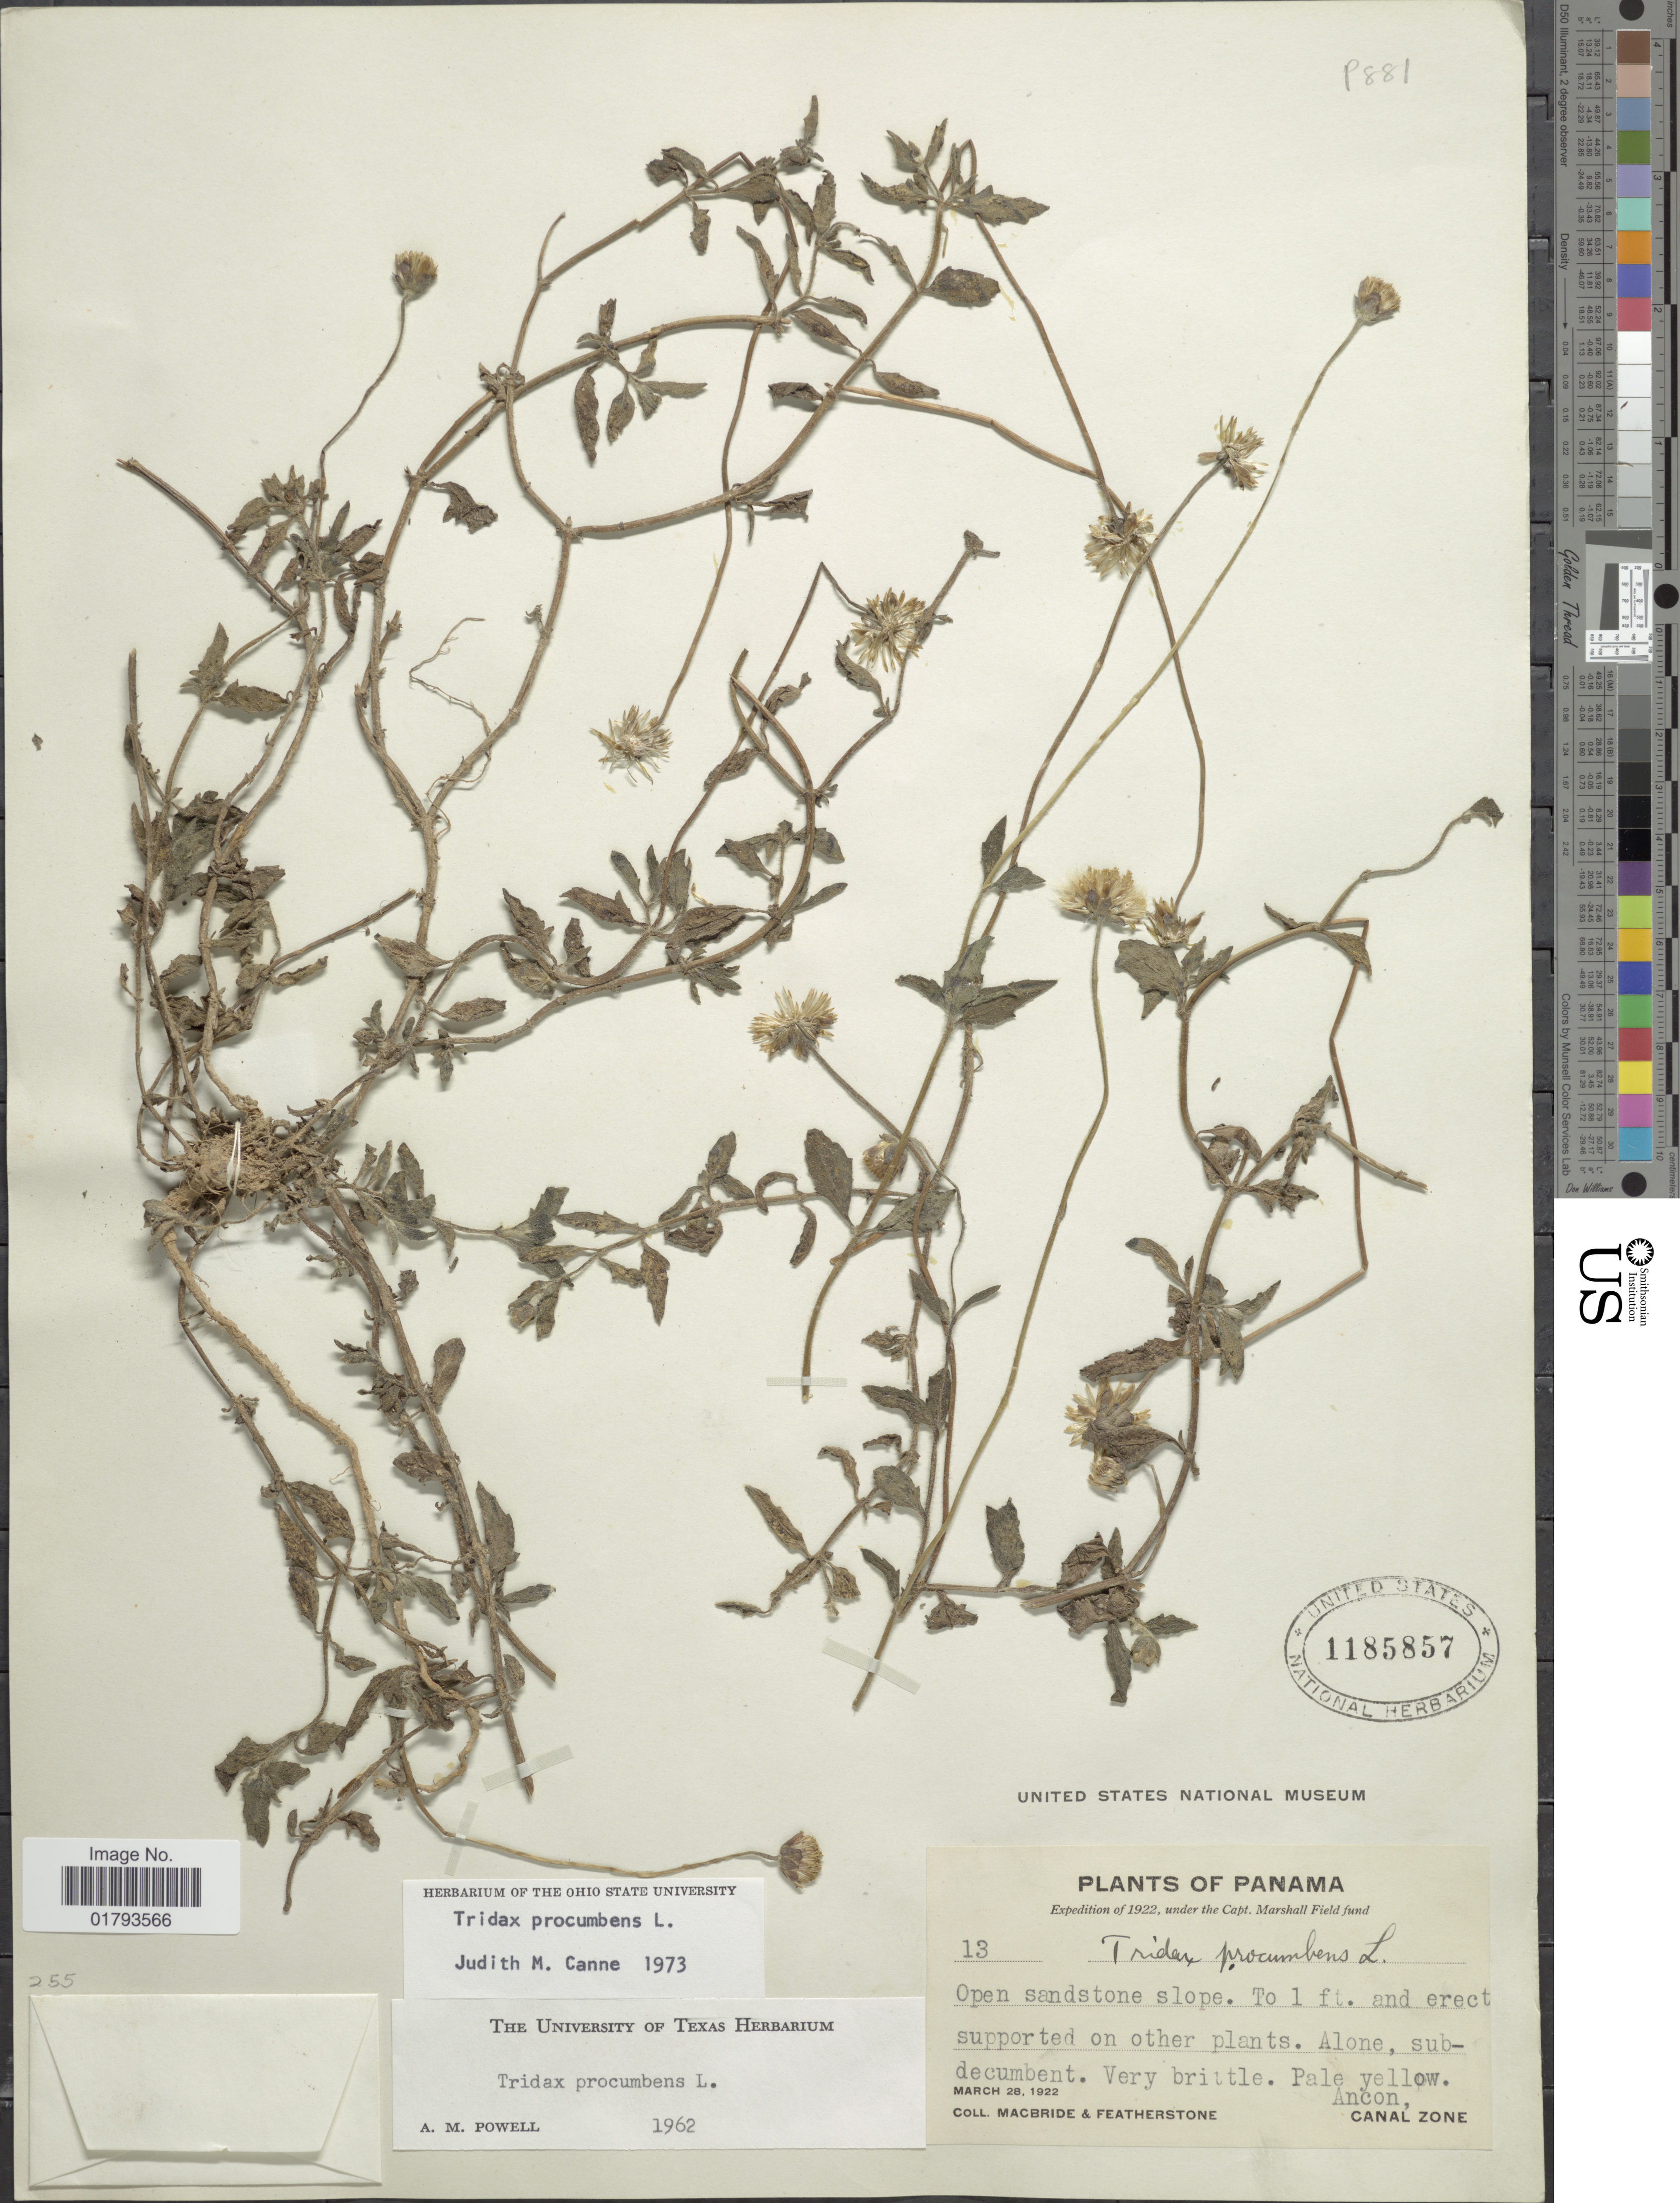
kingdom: Plantae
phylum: Tracheophyta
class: Magnoliopsida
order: Asterales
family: Asteraceae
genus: Tridax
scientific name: Tridax procumbens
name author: L.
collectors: Macbride, -- & -. Featherstone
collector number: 13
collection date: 1922-03-28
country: Panama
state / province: Colón / Panamá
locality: Ancon, Canal Zone.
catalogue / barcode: US 1185857